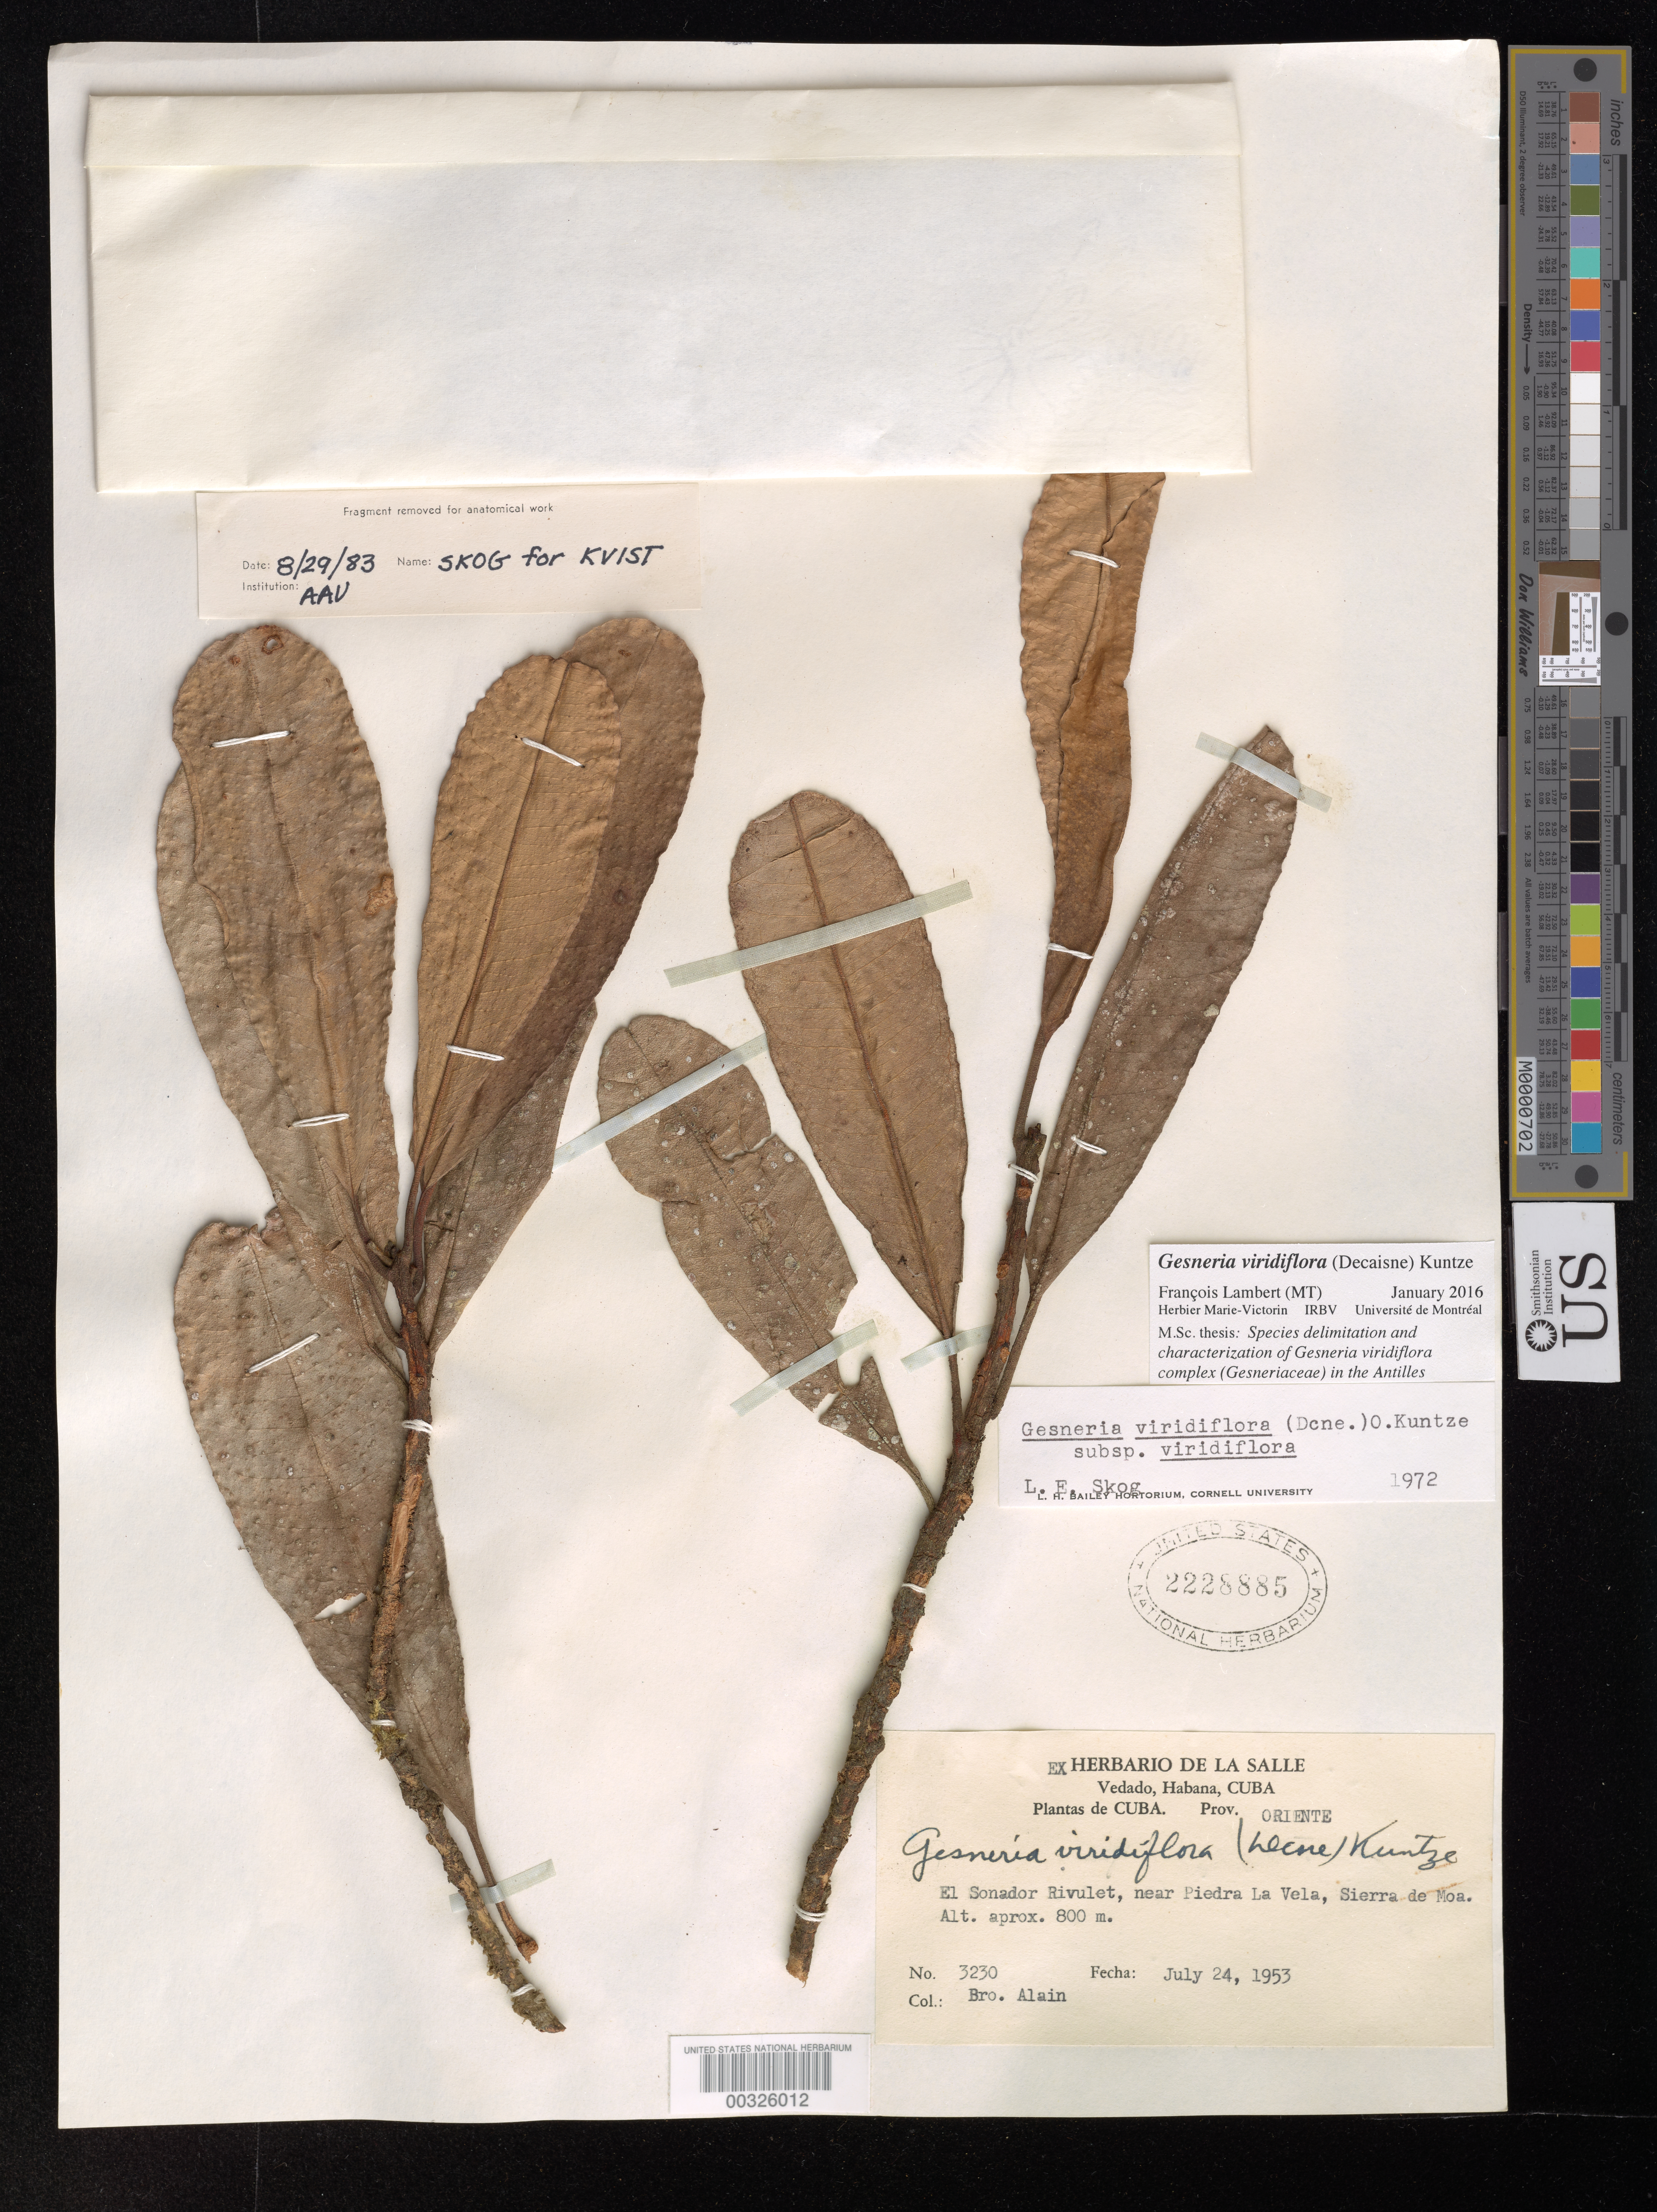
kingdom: Plantae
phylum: Tracheophyta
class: Magnoliopsida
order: Lamiales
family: Gesneriaceae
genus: Gesneria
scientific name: Gesneria viridiflora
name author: (Decne.) Kuntze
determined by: Lambert, Francois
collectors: A. H. Liogier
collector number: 3230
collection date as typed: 24 Jul 1953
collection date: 1953-07-24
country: Cuba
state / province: Oriente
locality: El Sonador rivulet, near Piedra la Vela, Sierra de Moa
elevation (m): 800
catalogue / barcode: US 2228885